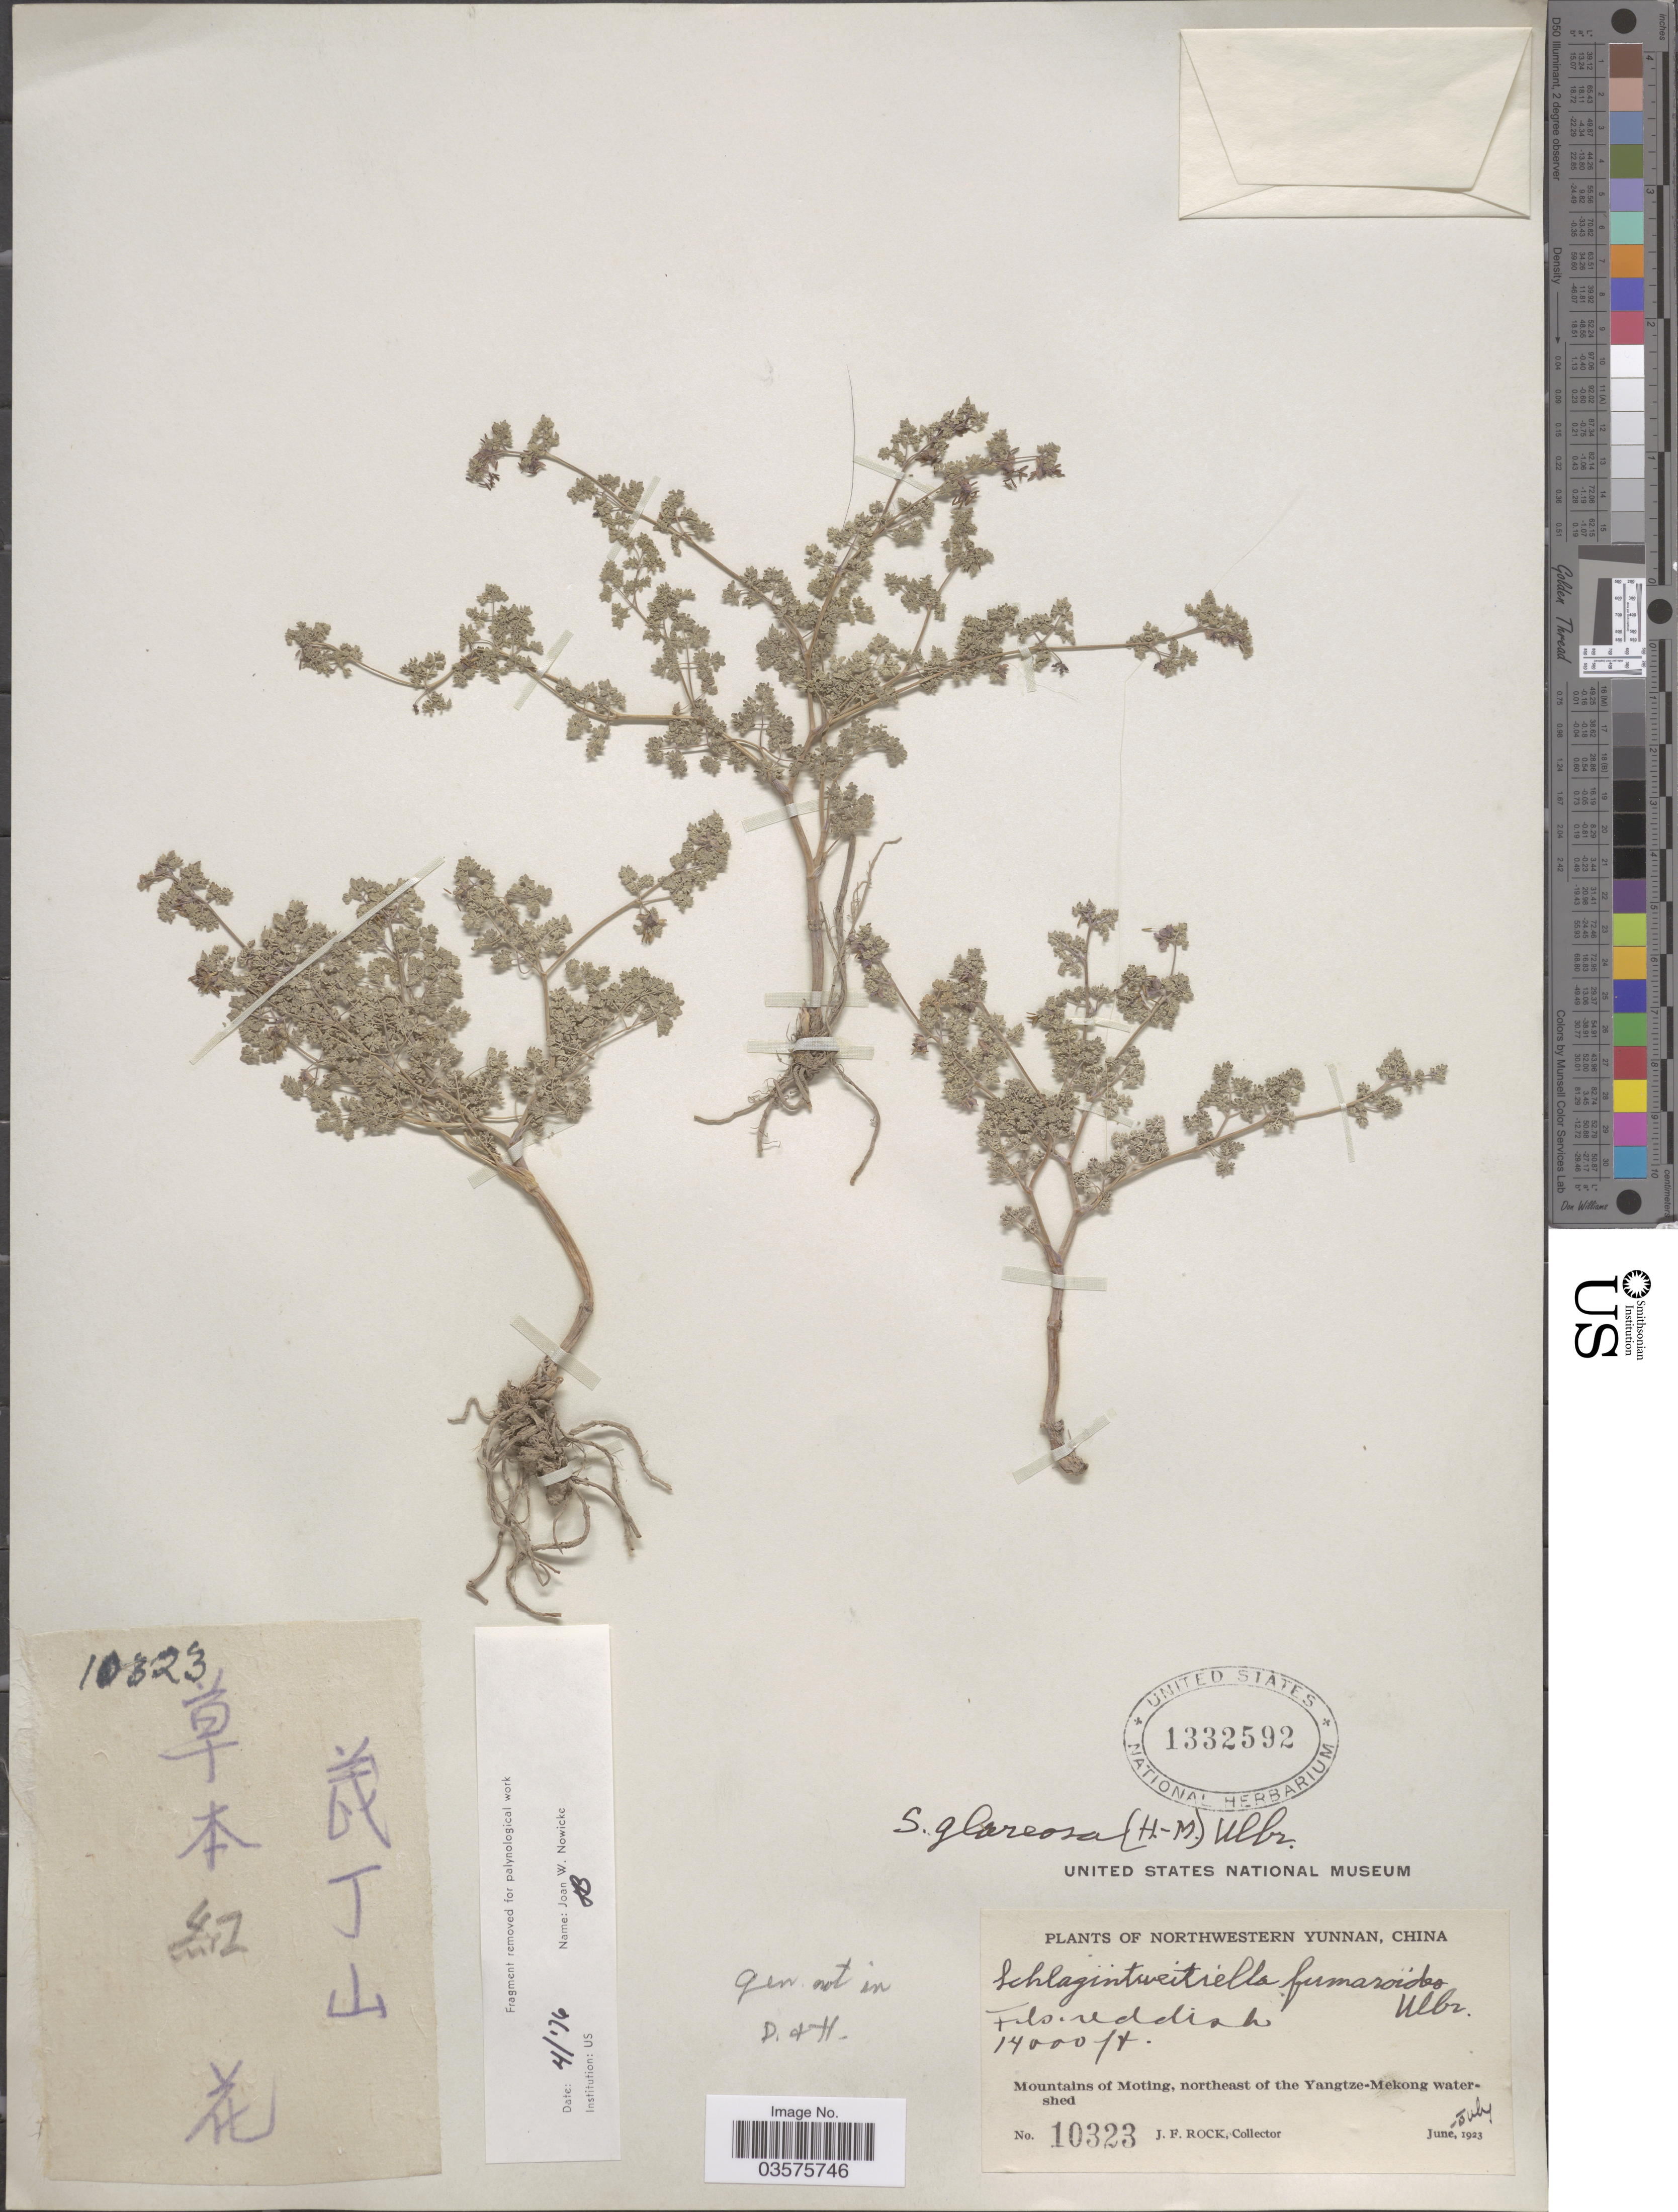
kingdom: Plantae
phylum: Tracheophyta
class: Magnoliopsida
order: Ranunculales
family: Ranunculaceae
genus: Thalictrum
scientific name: Thalictrum squamiferum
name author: Lecoy.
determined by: Strong, Mark T., (BOT), Smithsonian Institution - National Museum of Natural History (UNITED STATES)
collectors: J. Rock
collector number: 10323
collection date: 1923-06/1923-07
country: China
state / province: Yunnan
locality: Northwestern Yunnan. Mountains of Moting, northeast of the Yangtze-Mekong watershed.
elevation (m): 4267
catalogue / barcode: US 1332592